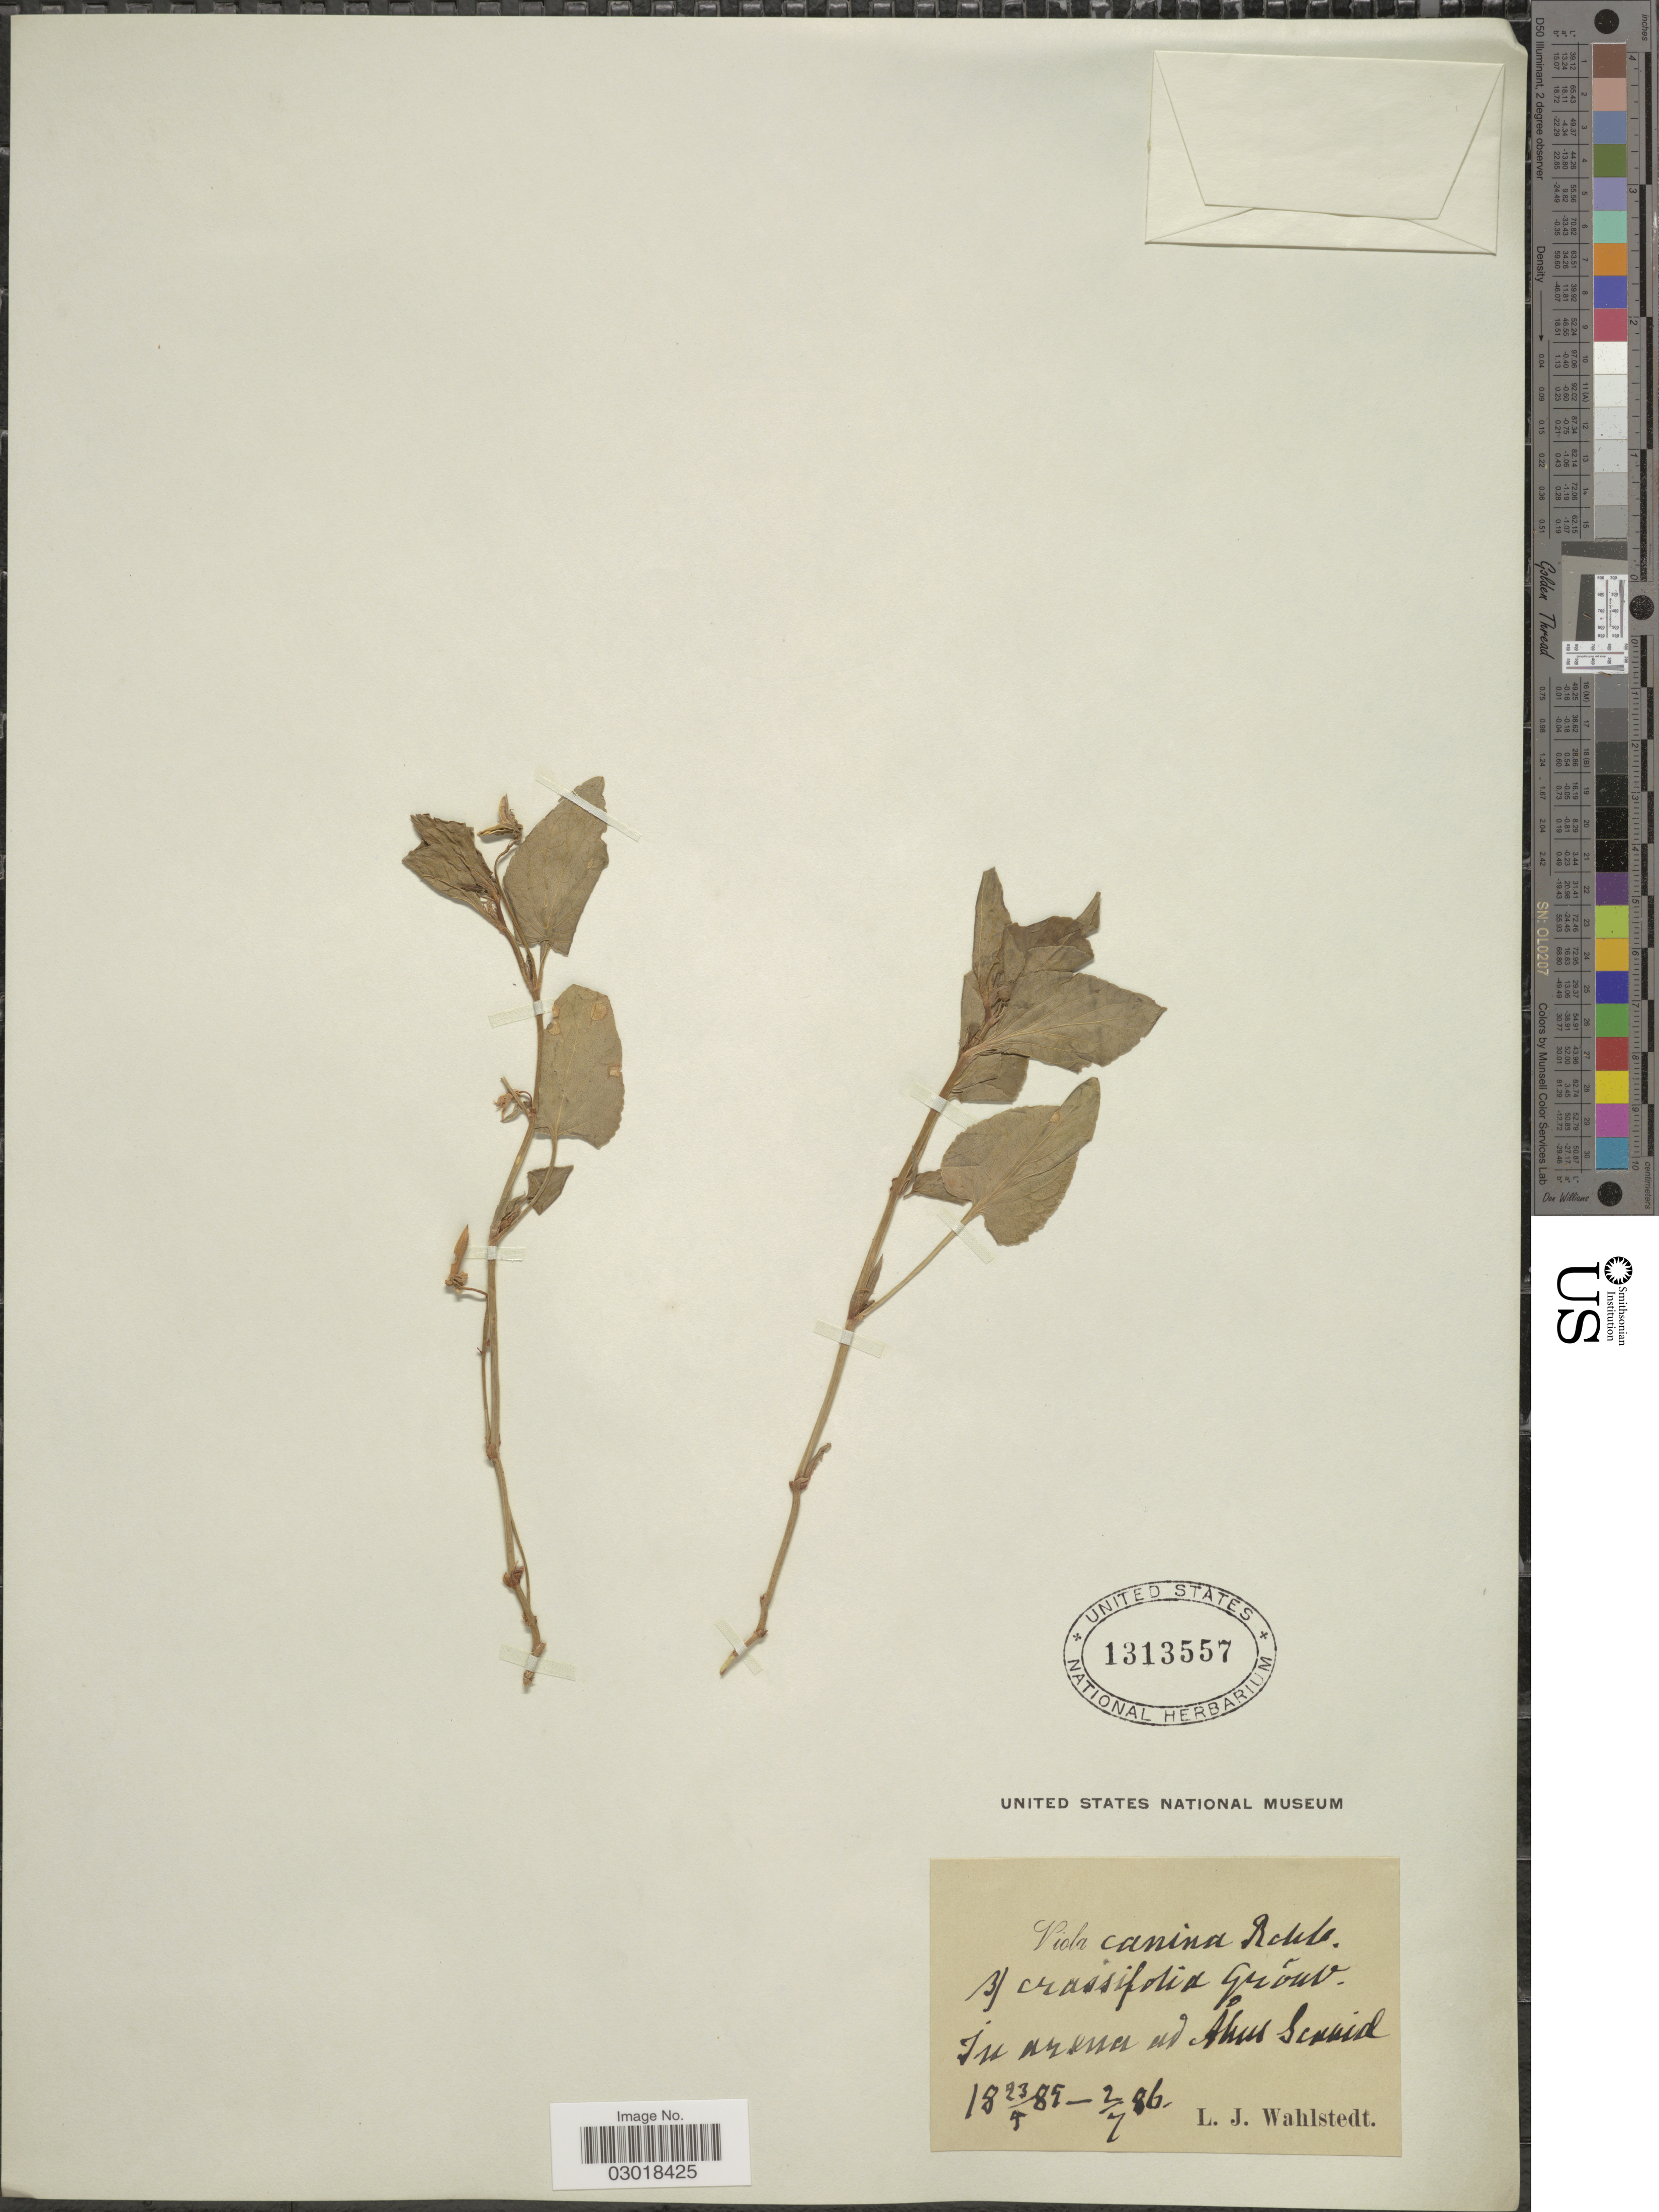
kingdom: Plantae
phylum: Tracheophyta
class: Magnoliopsida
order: Malpighiales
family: Violaceae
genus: Viola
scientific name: Viola canina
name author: L.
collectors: L. J. Wahlstedt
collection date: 1885-05-23/1886-07-02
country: Sweden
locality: In arena ad Åhus Schmid. [interpreted]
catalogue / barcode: US 1313557